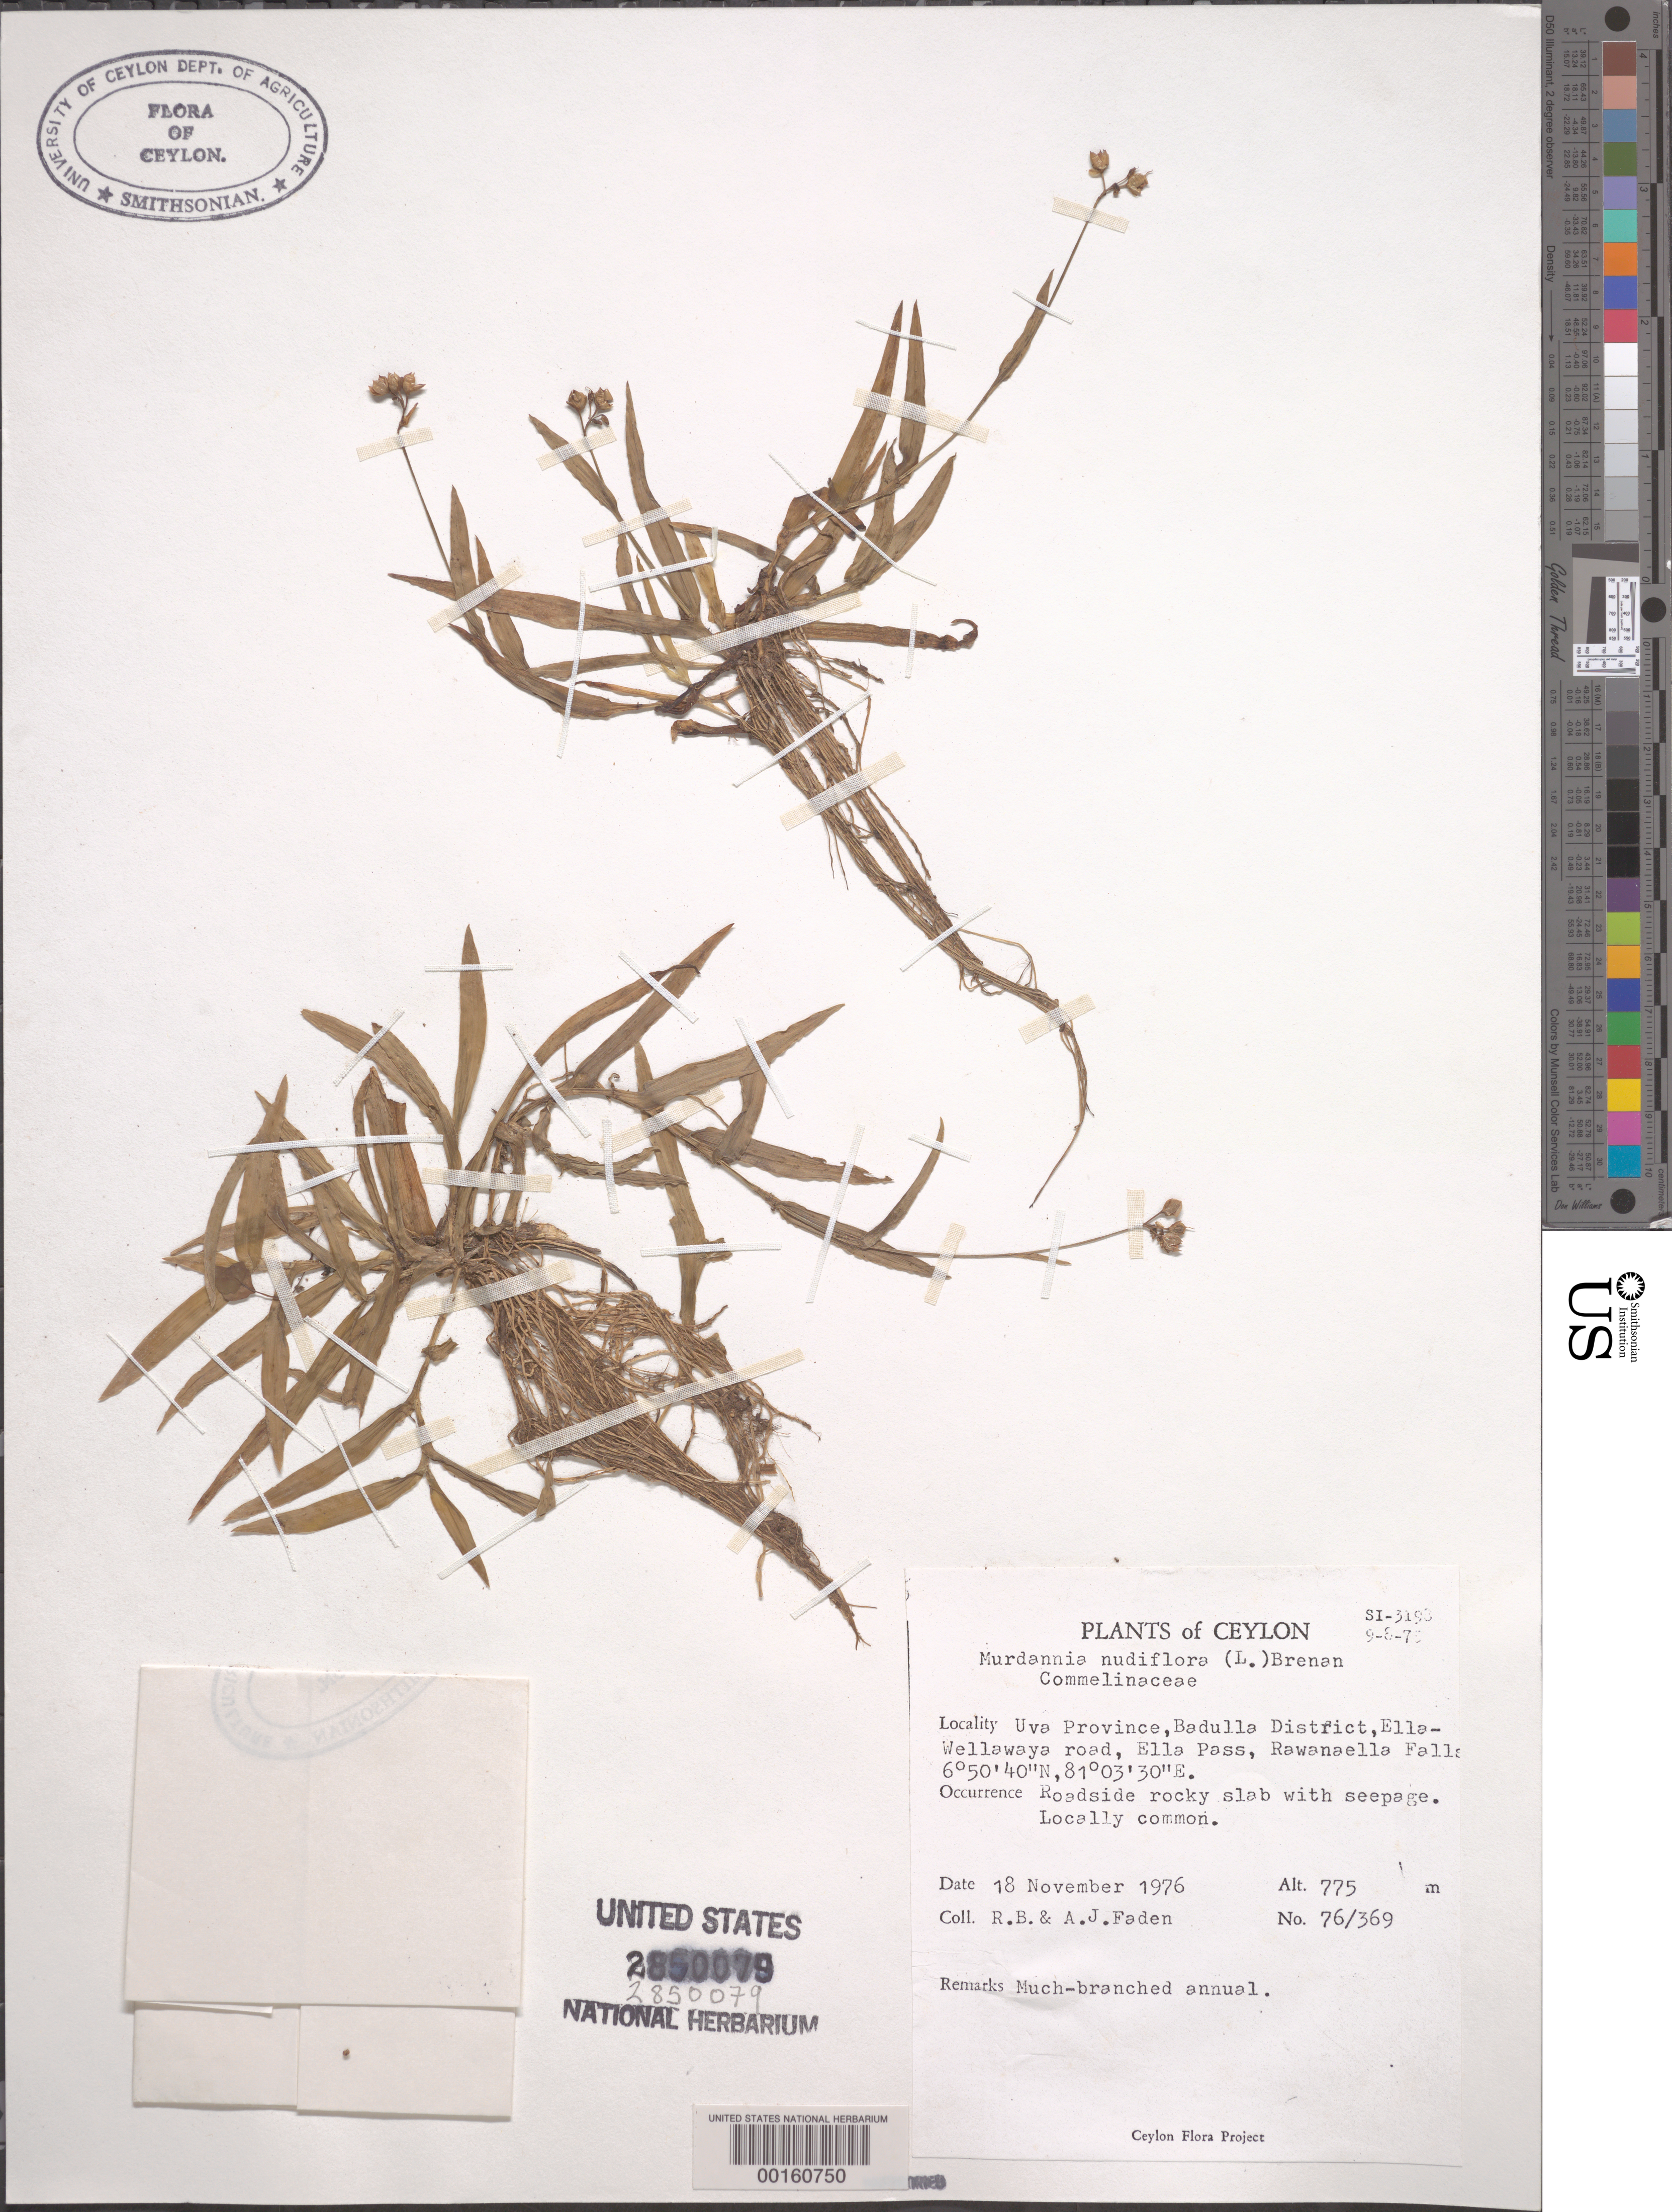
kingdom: Plantae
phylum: Tracheophyta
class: Liliopsida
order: Commelinales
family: Commelinaceae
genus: Murdannia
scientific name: Murdannia nudiflora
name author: (L.) Brenan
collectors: R. B. Faden & A. J. Faden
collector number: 76/369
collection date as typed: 18 Nov 1976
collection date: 1976-11-18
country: Sri Lanka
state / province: Uva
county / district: Budulla Dist.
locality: Ella pass, rawanaella falls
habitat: Rocky slab with seepage; roadside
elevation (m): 775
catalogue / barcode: US 2850079